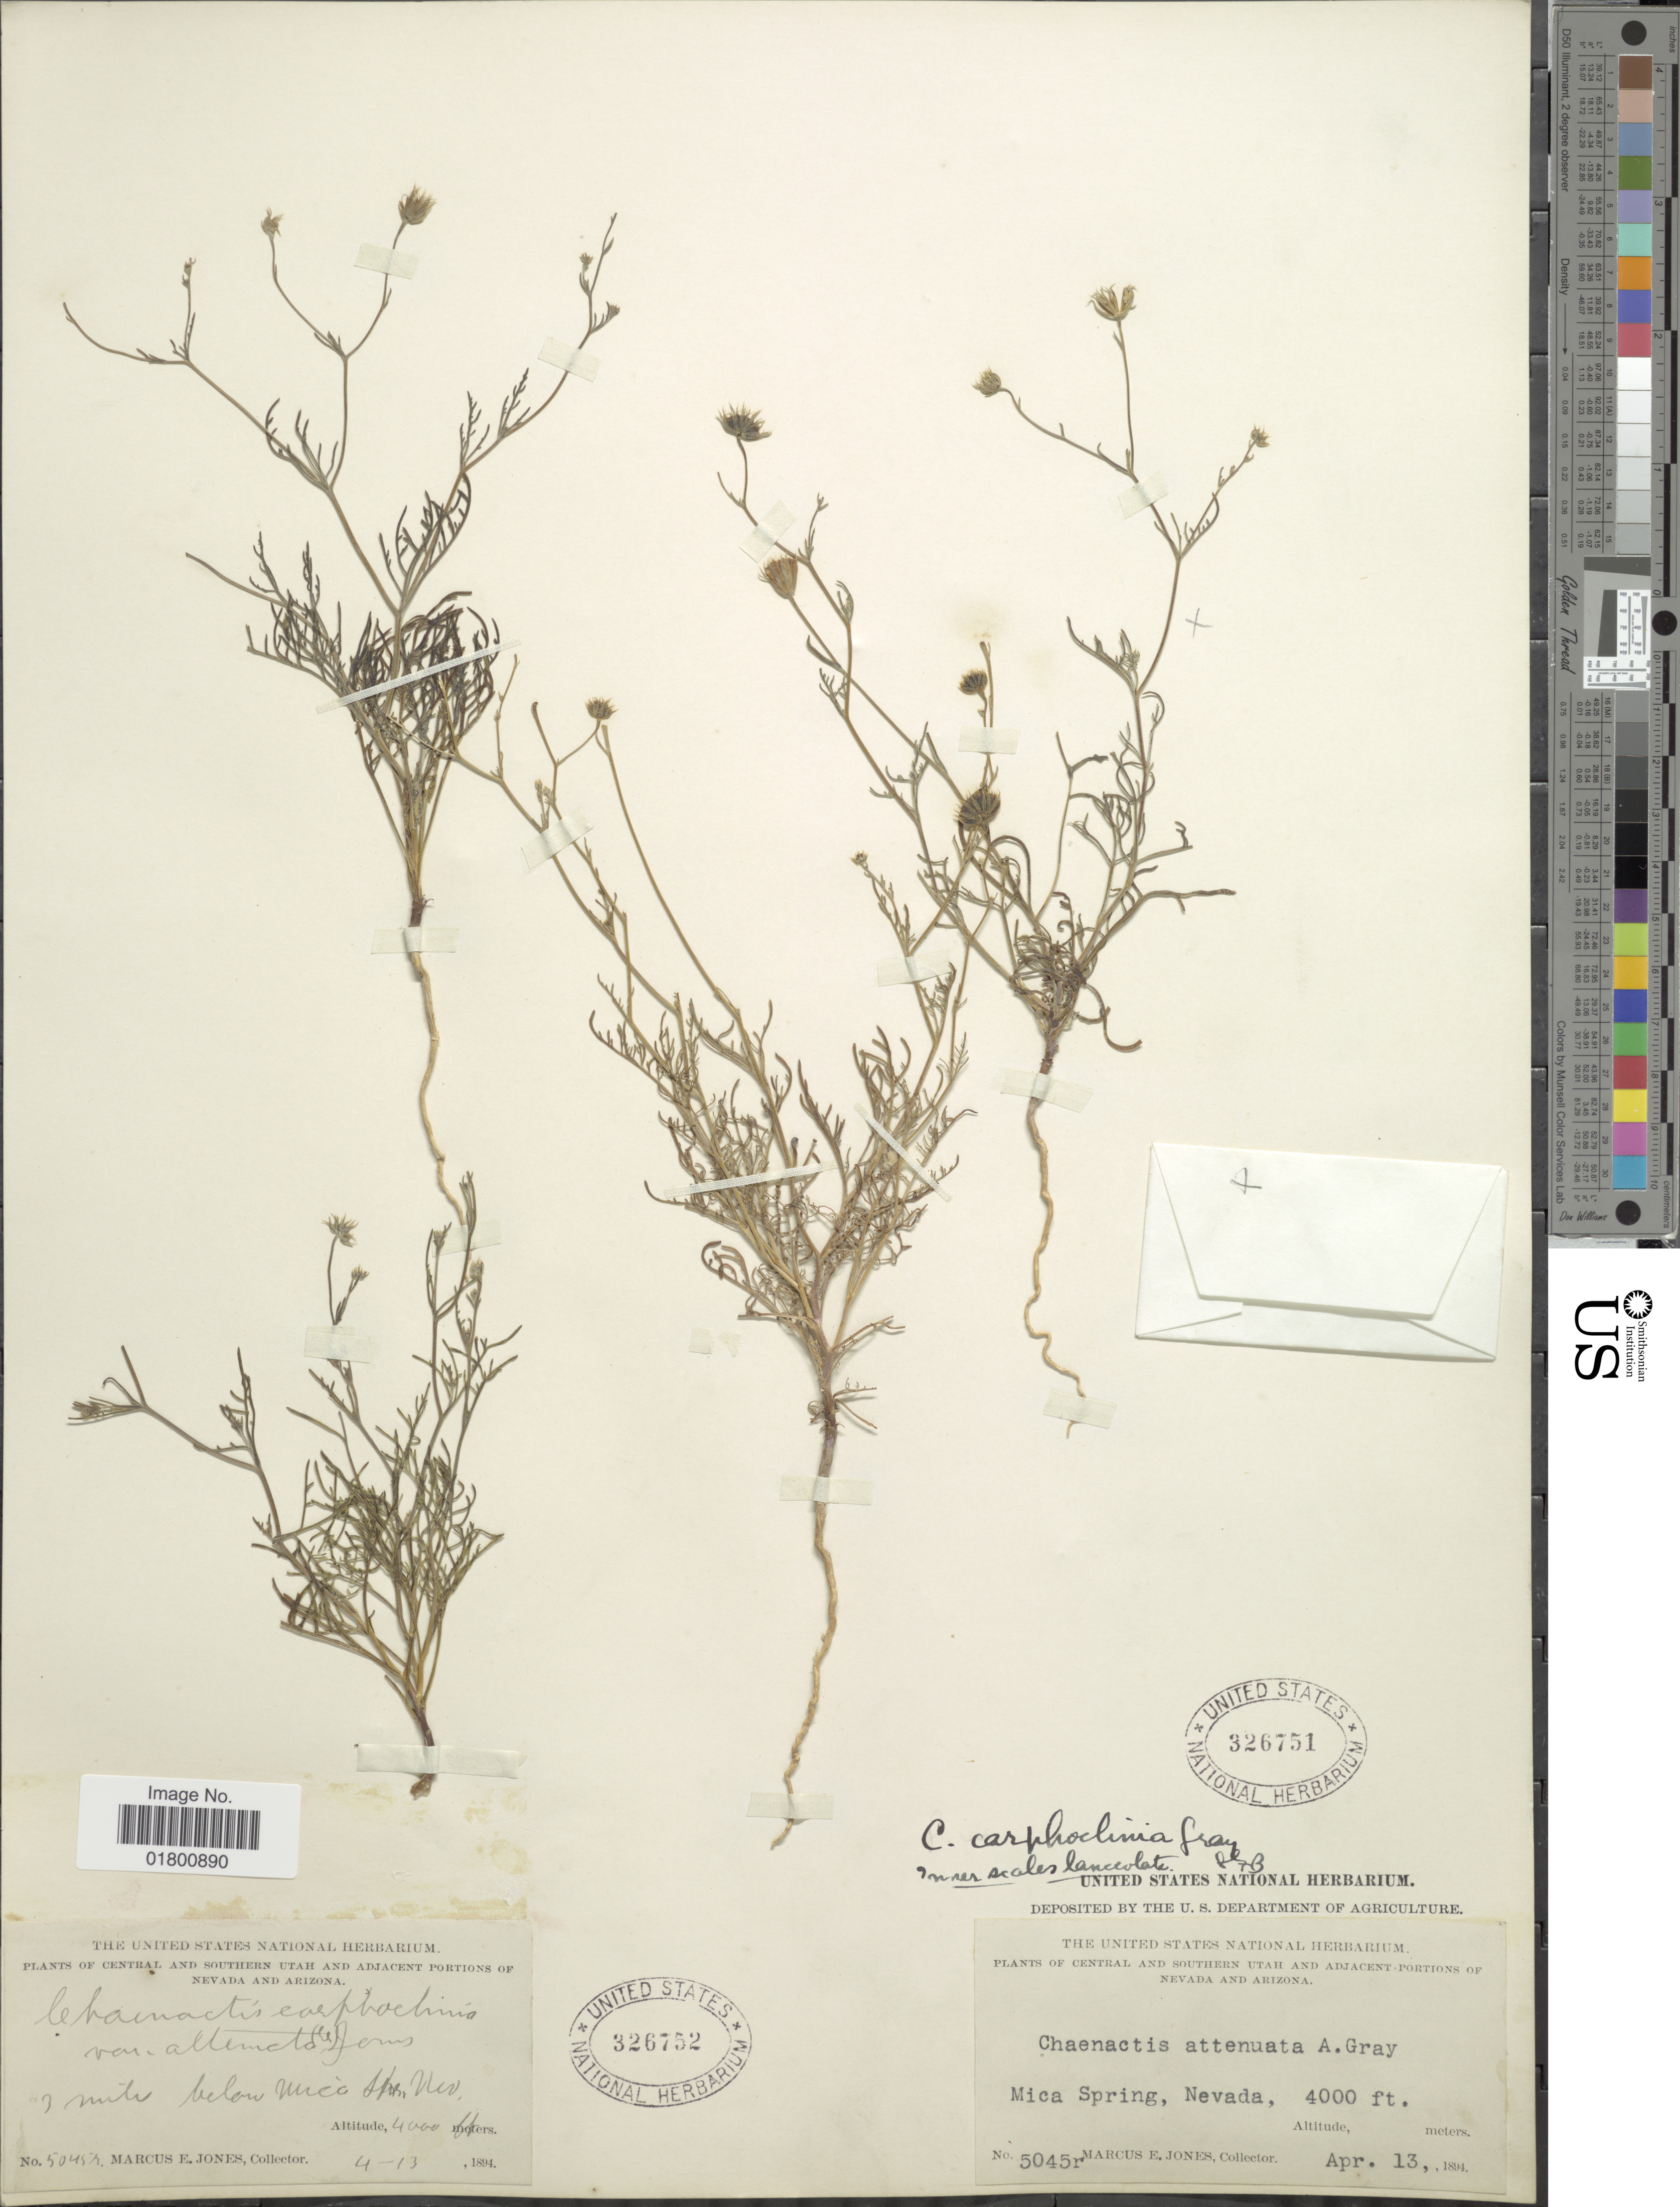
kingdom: Plantae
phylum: Tracheophyta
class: Magnoliopsida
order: Asterales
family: Asteraceae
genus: Chaenactis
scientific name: Chaenactis carphoclinia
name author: A. Gray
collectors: M. E. Jones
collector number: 5045r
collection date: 1894-04-13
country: United States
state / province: Nevada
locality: Central and Southern Utah and Adjacent Portions of Nevada and Arizona, Mica Spring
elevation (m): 1219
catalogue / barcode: US 326751